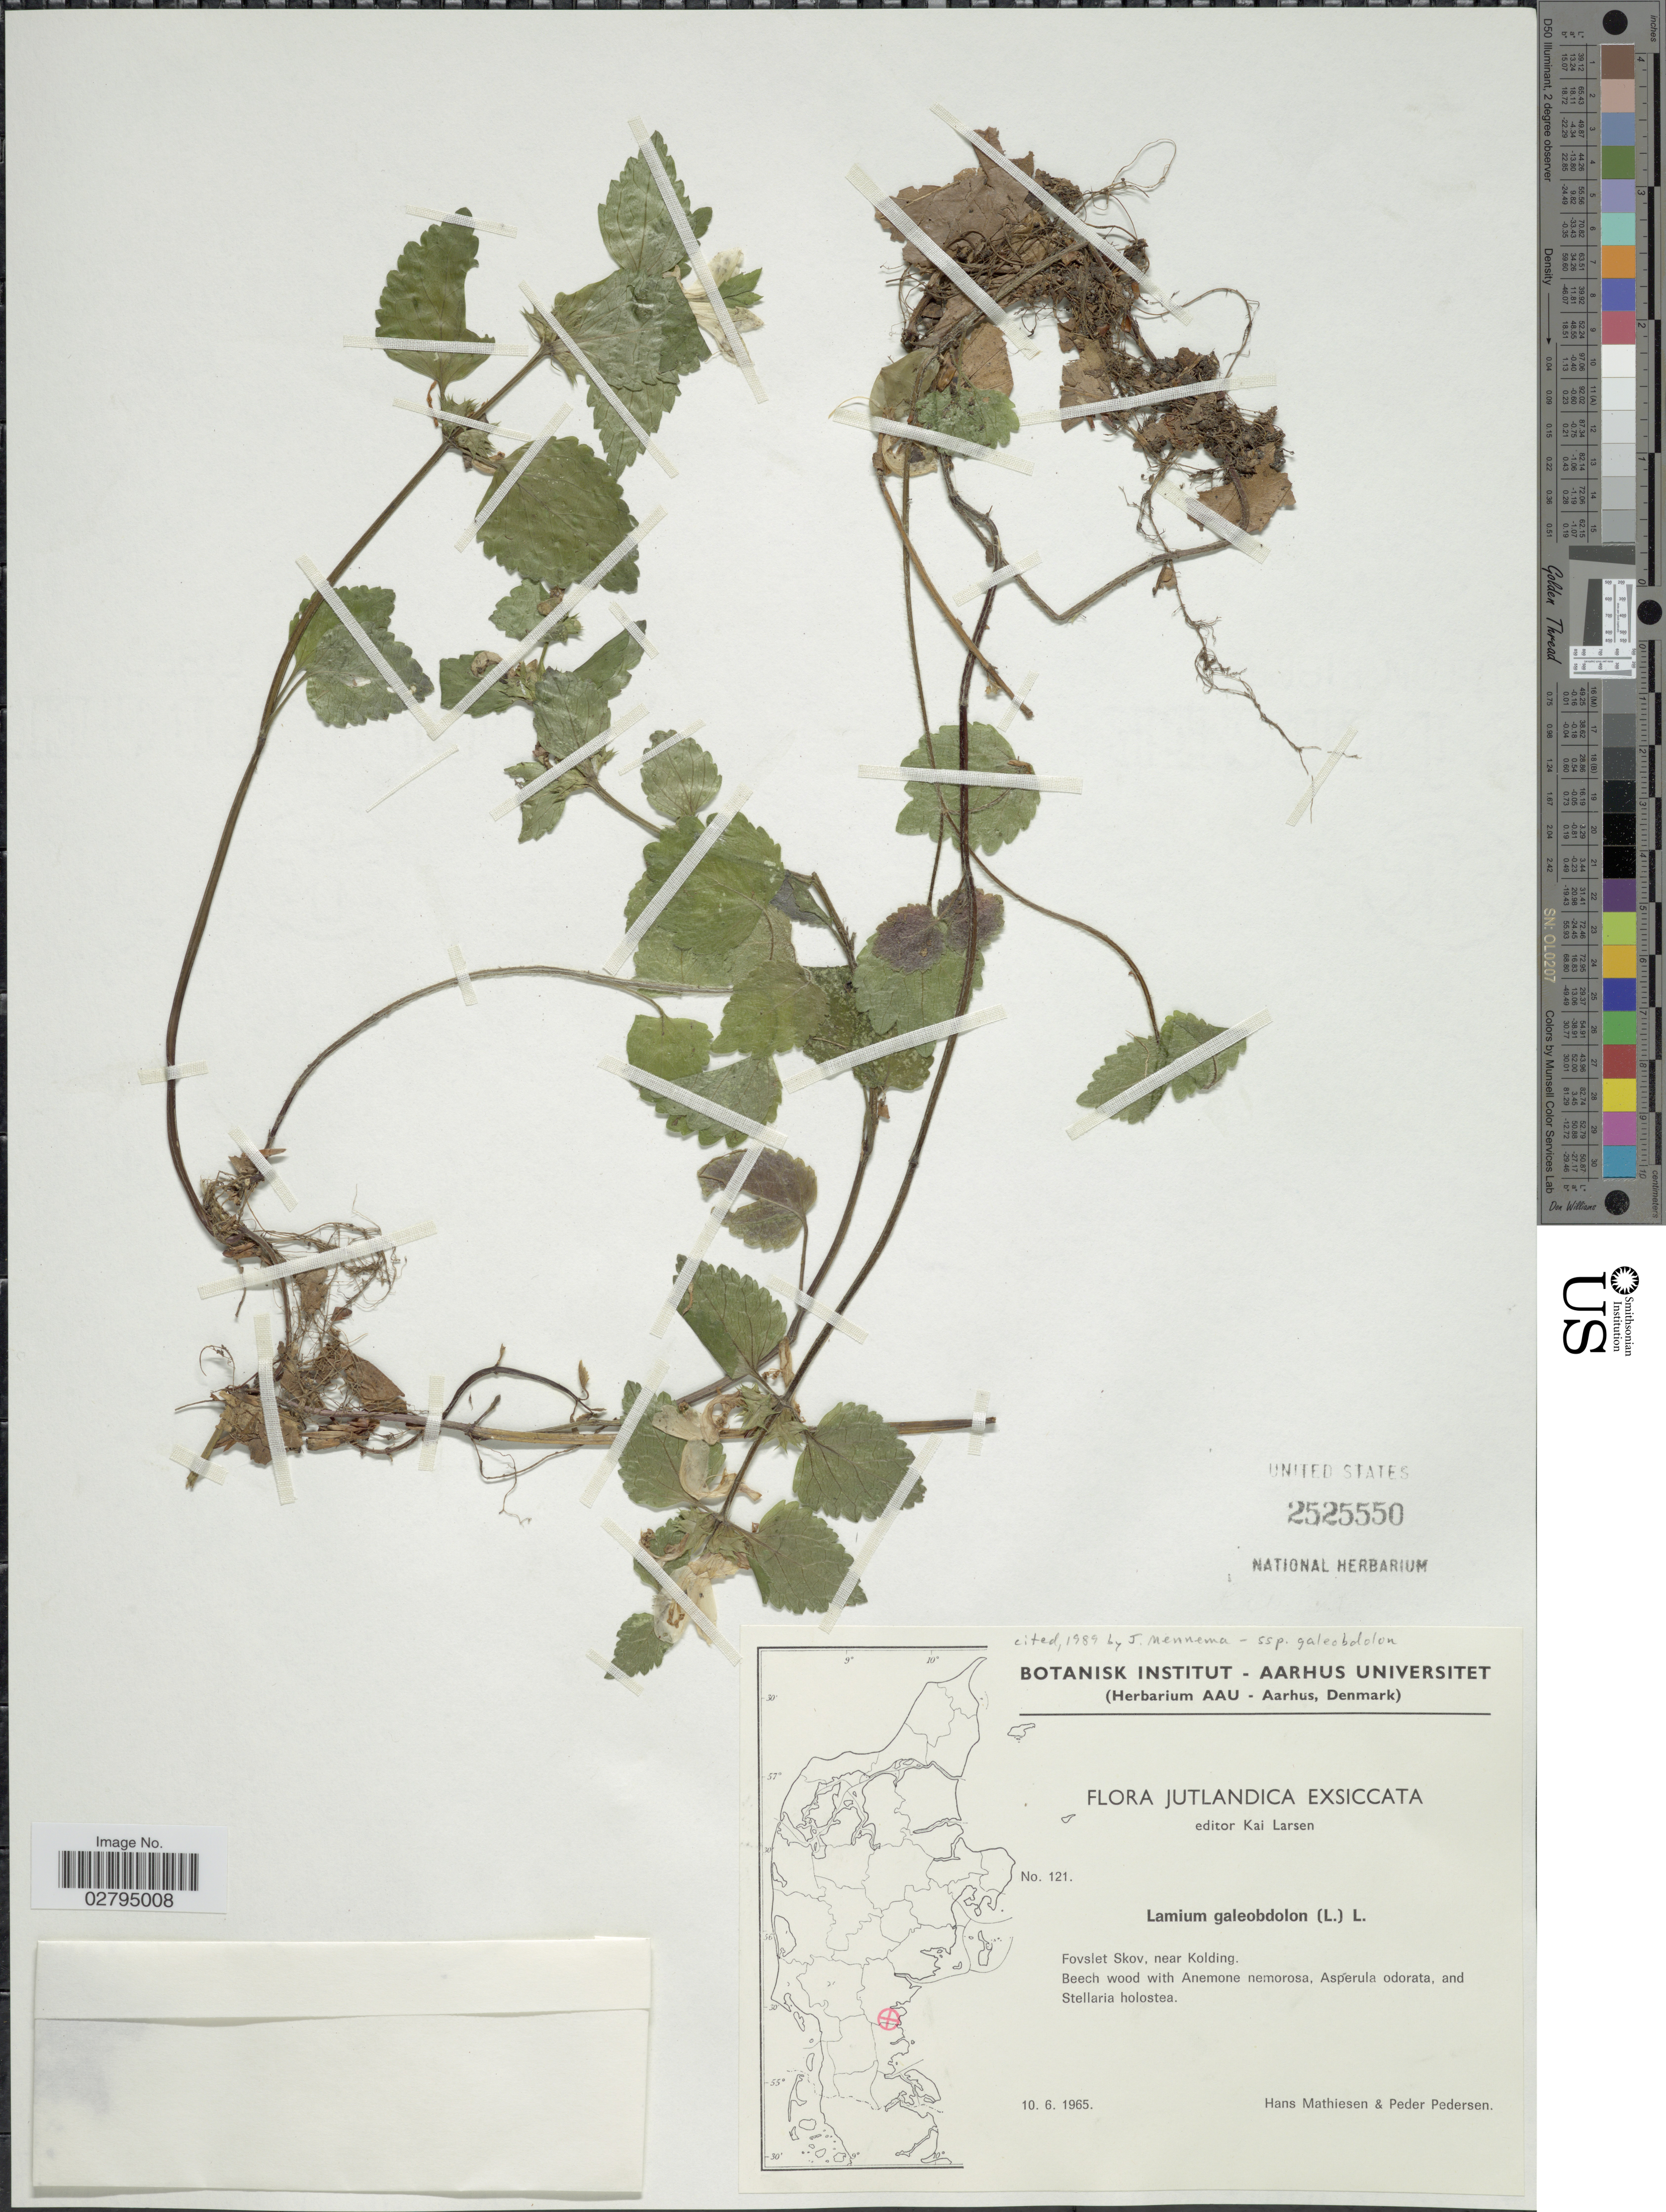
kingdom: Plantae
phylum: Tracheophyta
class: Magnoliopsida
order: Lamiales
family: Lamiaceae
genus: Lamium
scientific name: Lamium galeobdolon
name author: (L.) L.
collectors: H. Mathiesen & P. Pedersen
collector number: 121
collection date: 1965-06-10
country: Denmark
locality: Jutlandica. Fovslet Skov, near Kolding.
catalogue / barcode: US 2525550